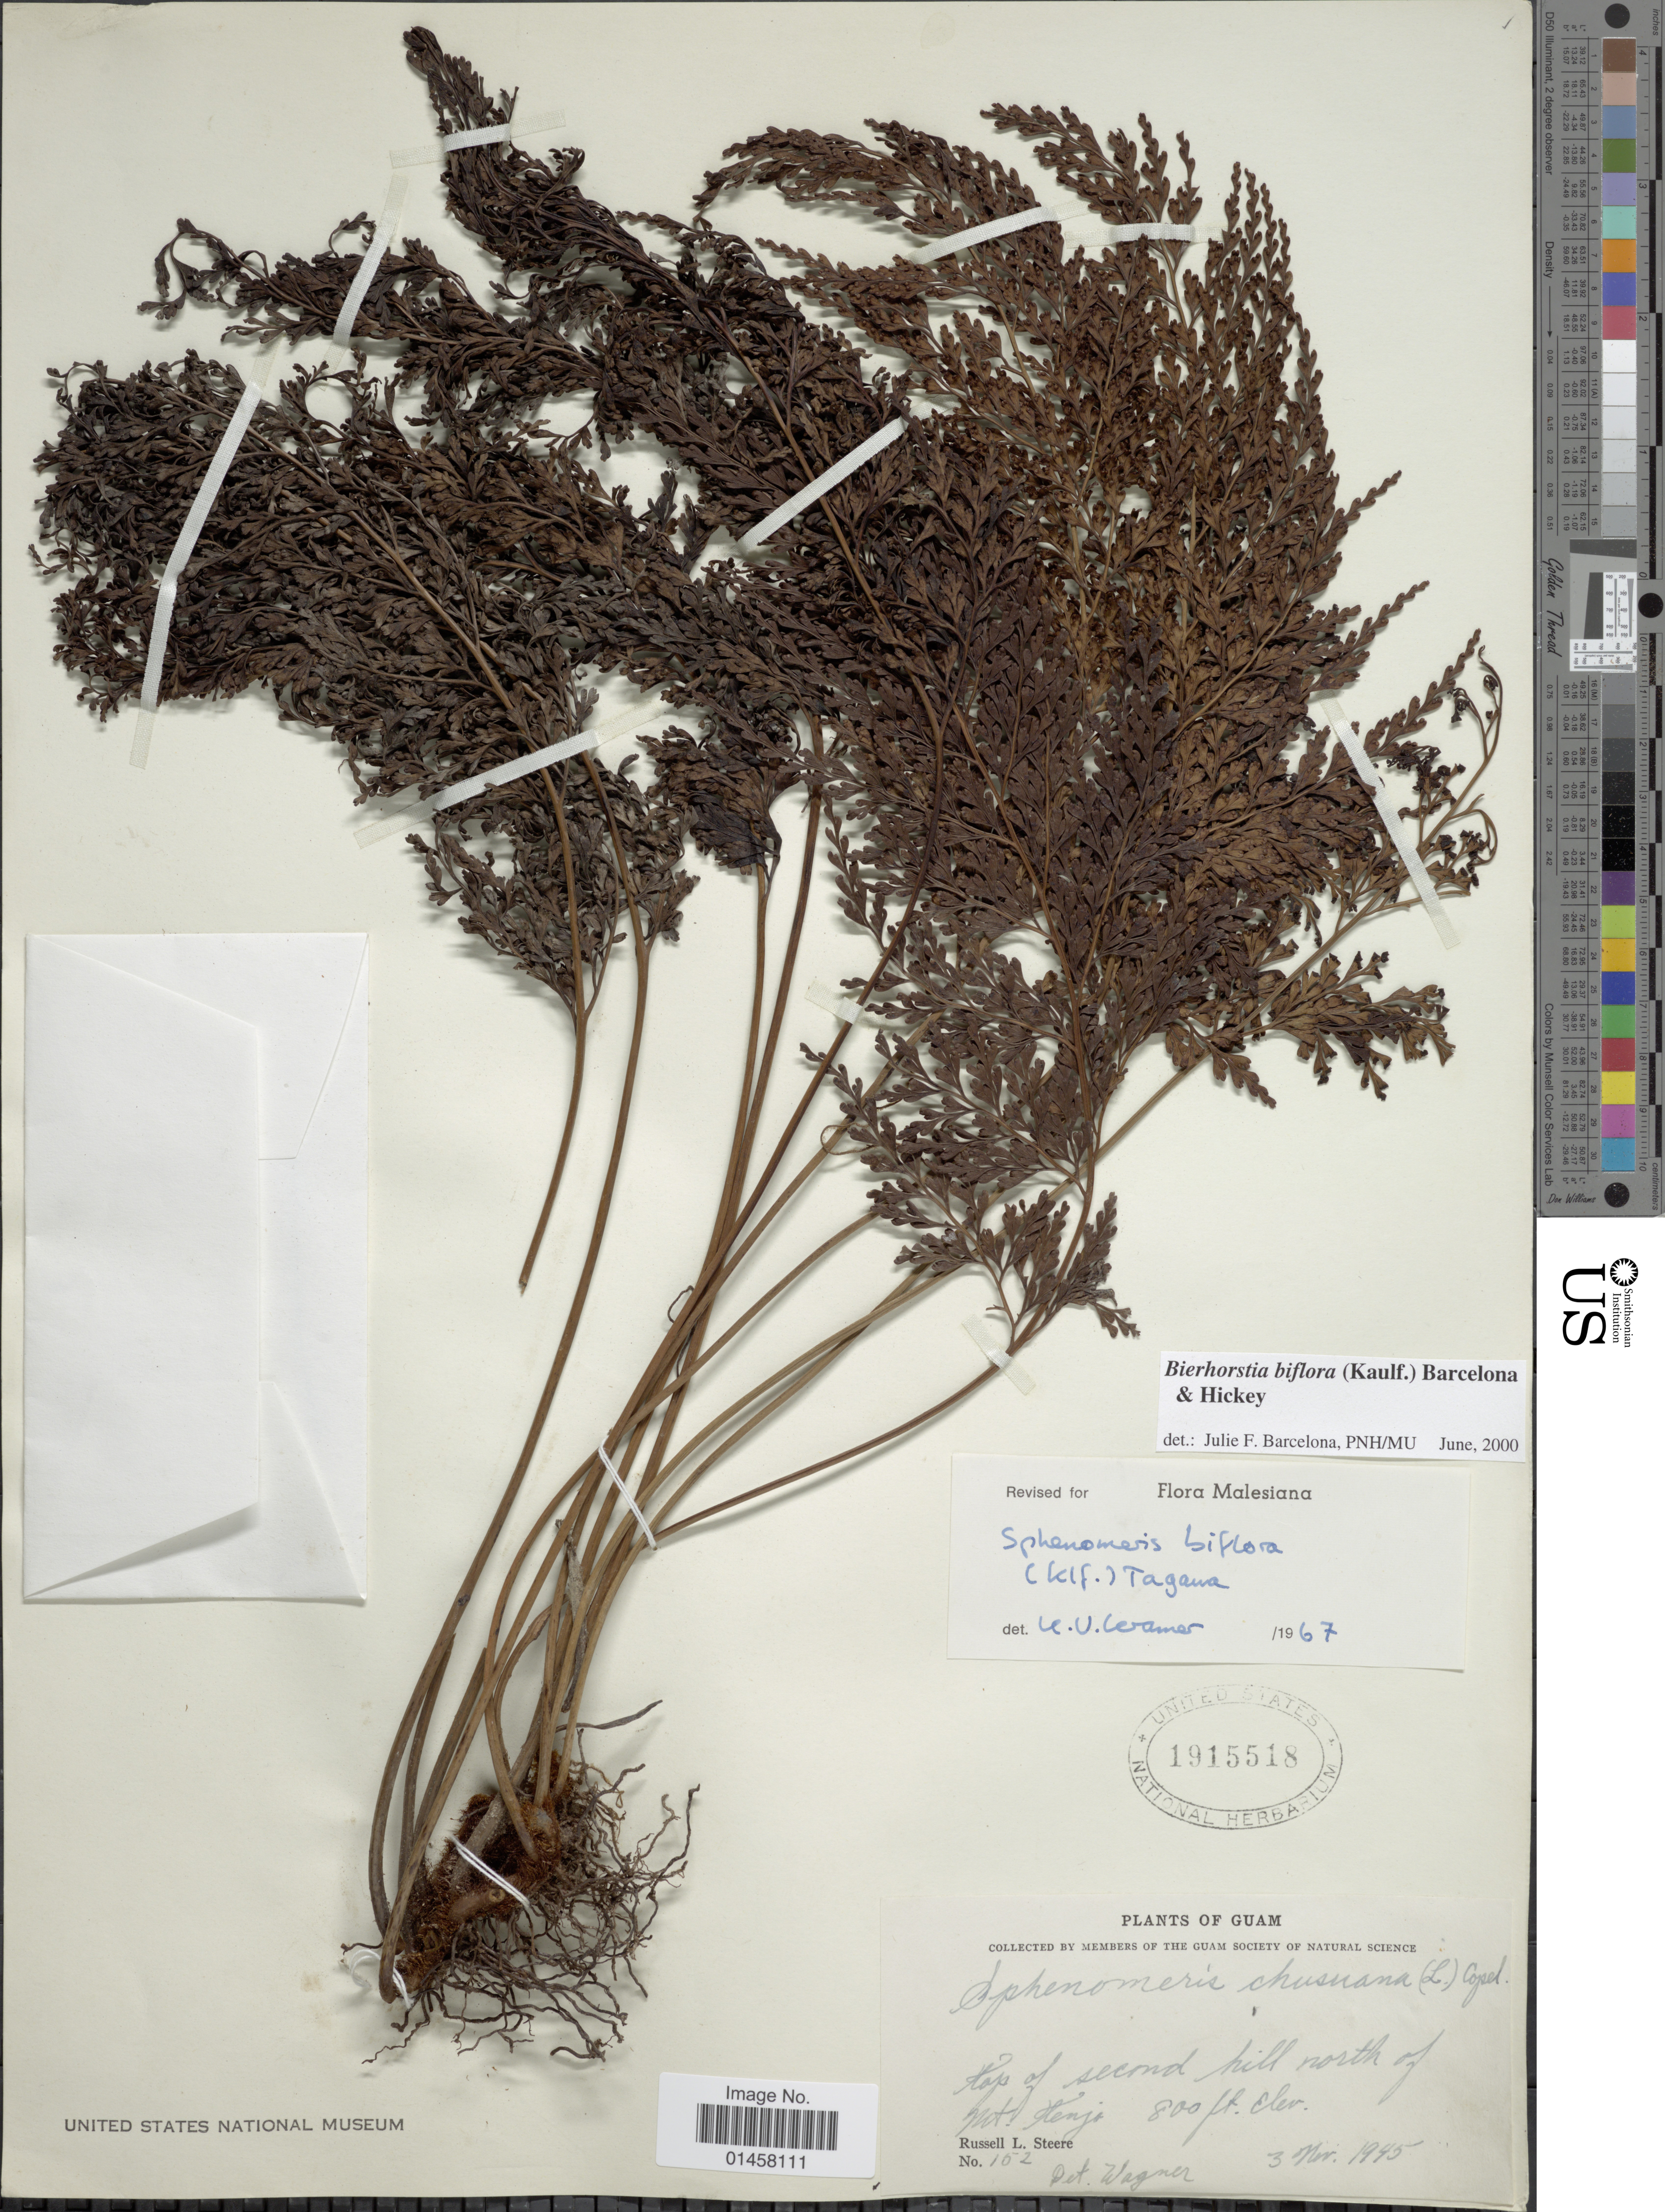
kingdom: Plantae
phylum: Tracheophyta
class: Polypodiopsida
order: Polypodiales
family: Lindsaeaceae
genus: Sphenomeris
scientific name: Sphenomeris biflora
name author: (Kaulf.) Mett.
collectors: R. L. Steere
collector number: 152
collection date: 1945-03-03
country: Guam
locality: Top of second hill north of Mt. Tengo [interpreted]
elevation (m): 244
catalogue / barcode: US 1915518